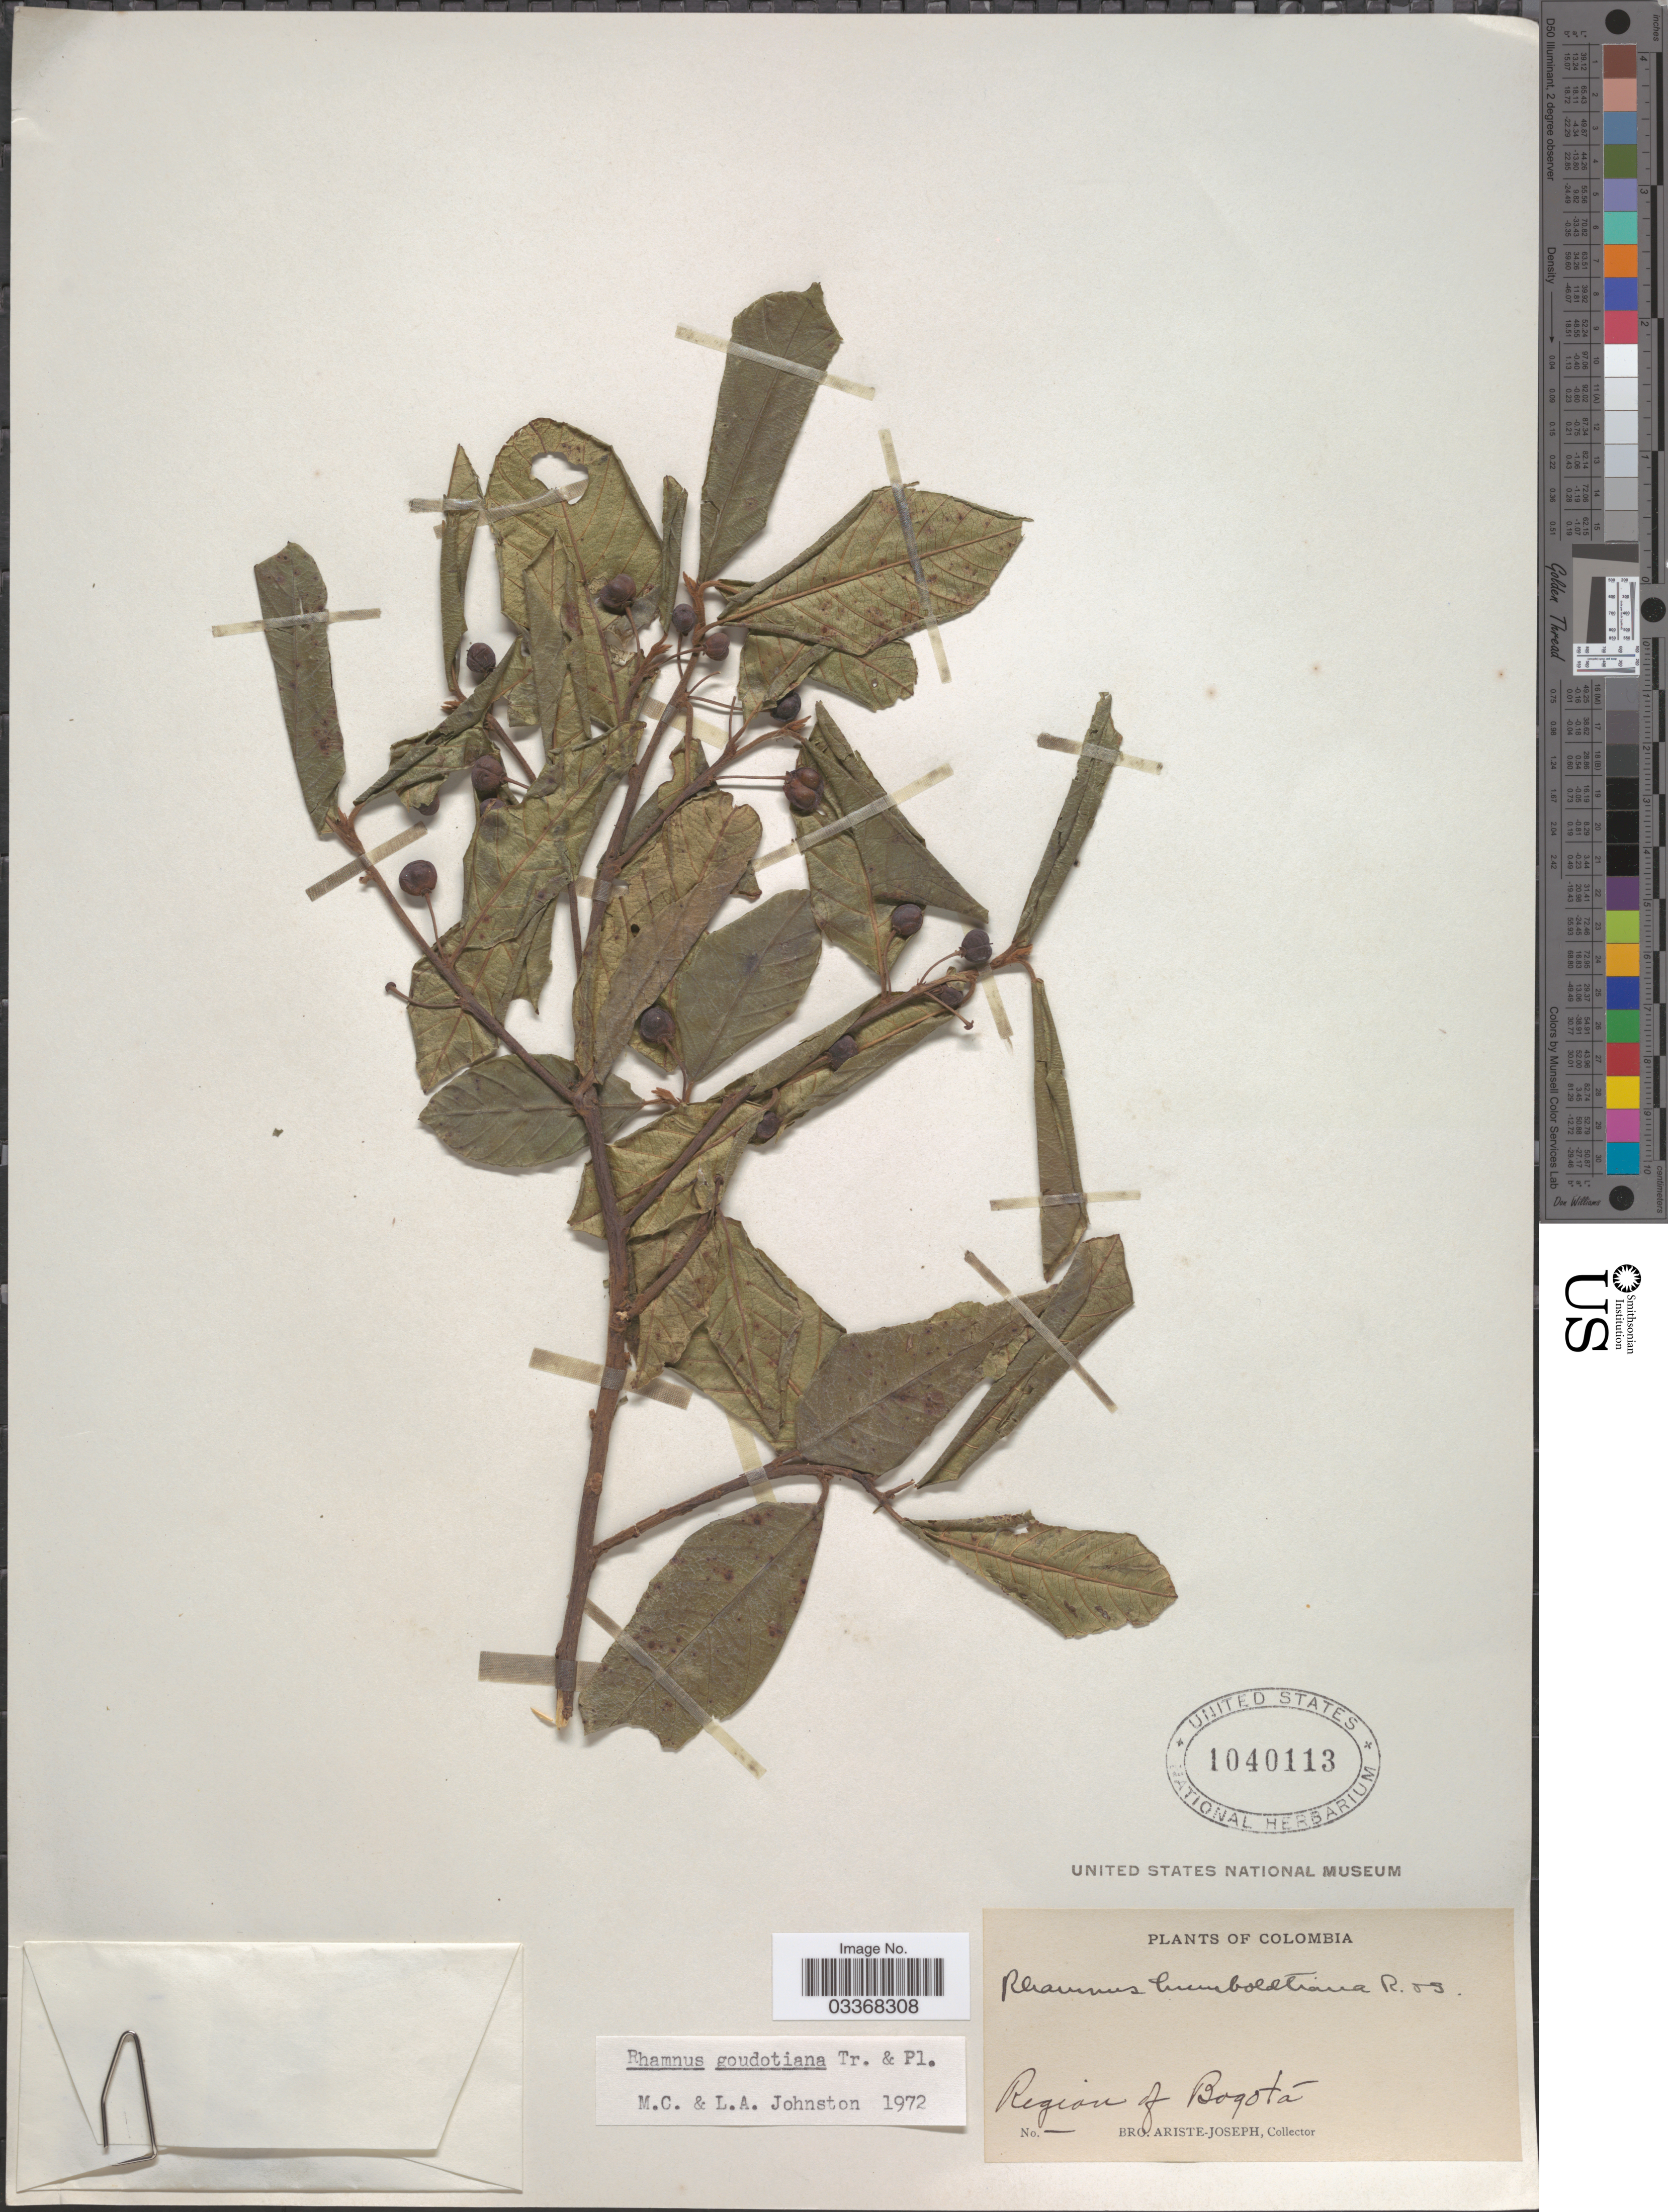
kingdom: Plantae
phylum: Tracheophyta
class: Magnoliopsida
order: Rosales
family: Rhamnaceae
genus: Frangula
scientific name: Frangula goudotiana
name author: (Triana & Planch.) Grubov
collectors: Bro. Ariste-Joseph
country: Colombia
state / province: Bogota D.C.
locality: Region of Bogotá.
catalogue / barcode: US 1040113